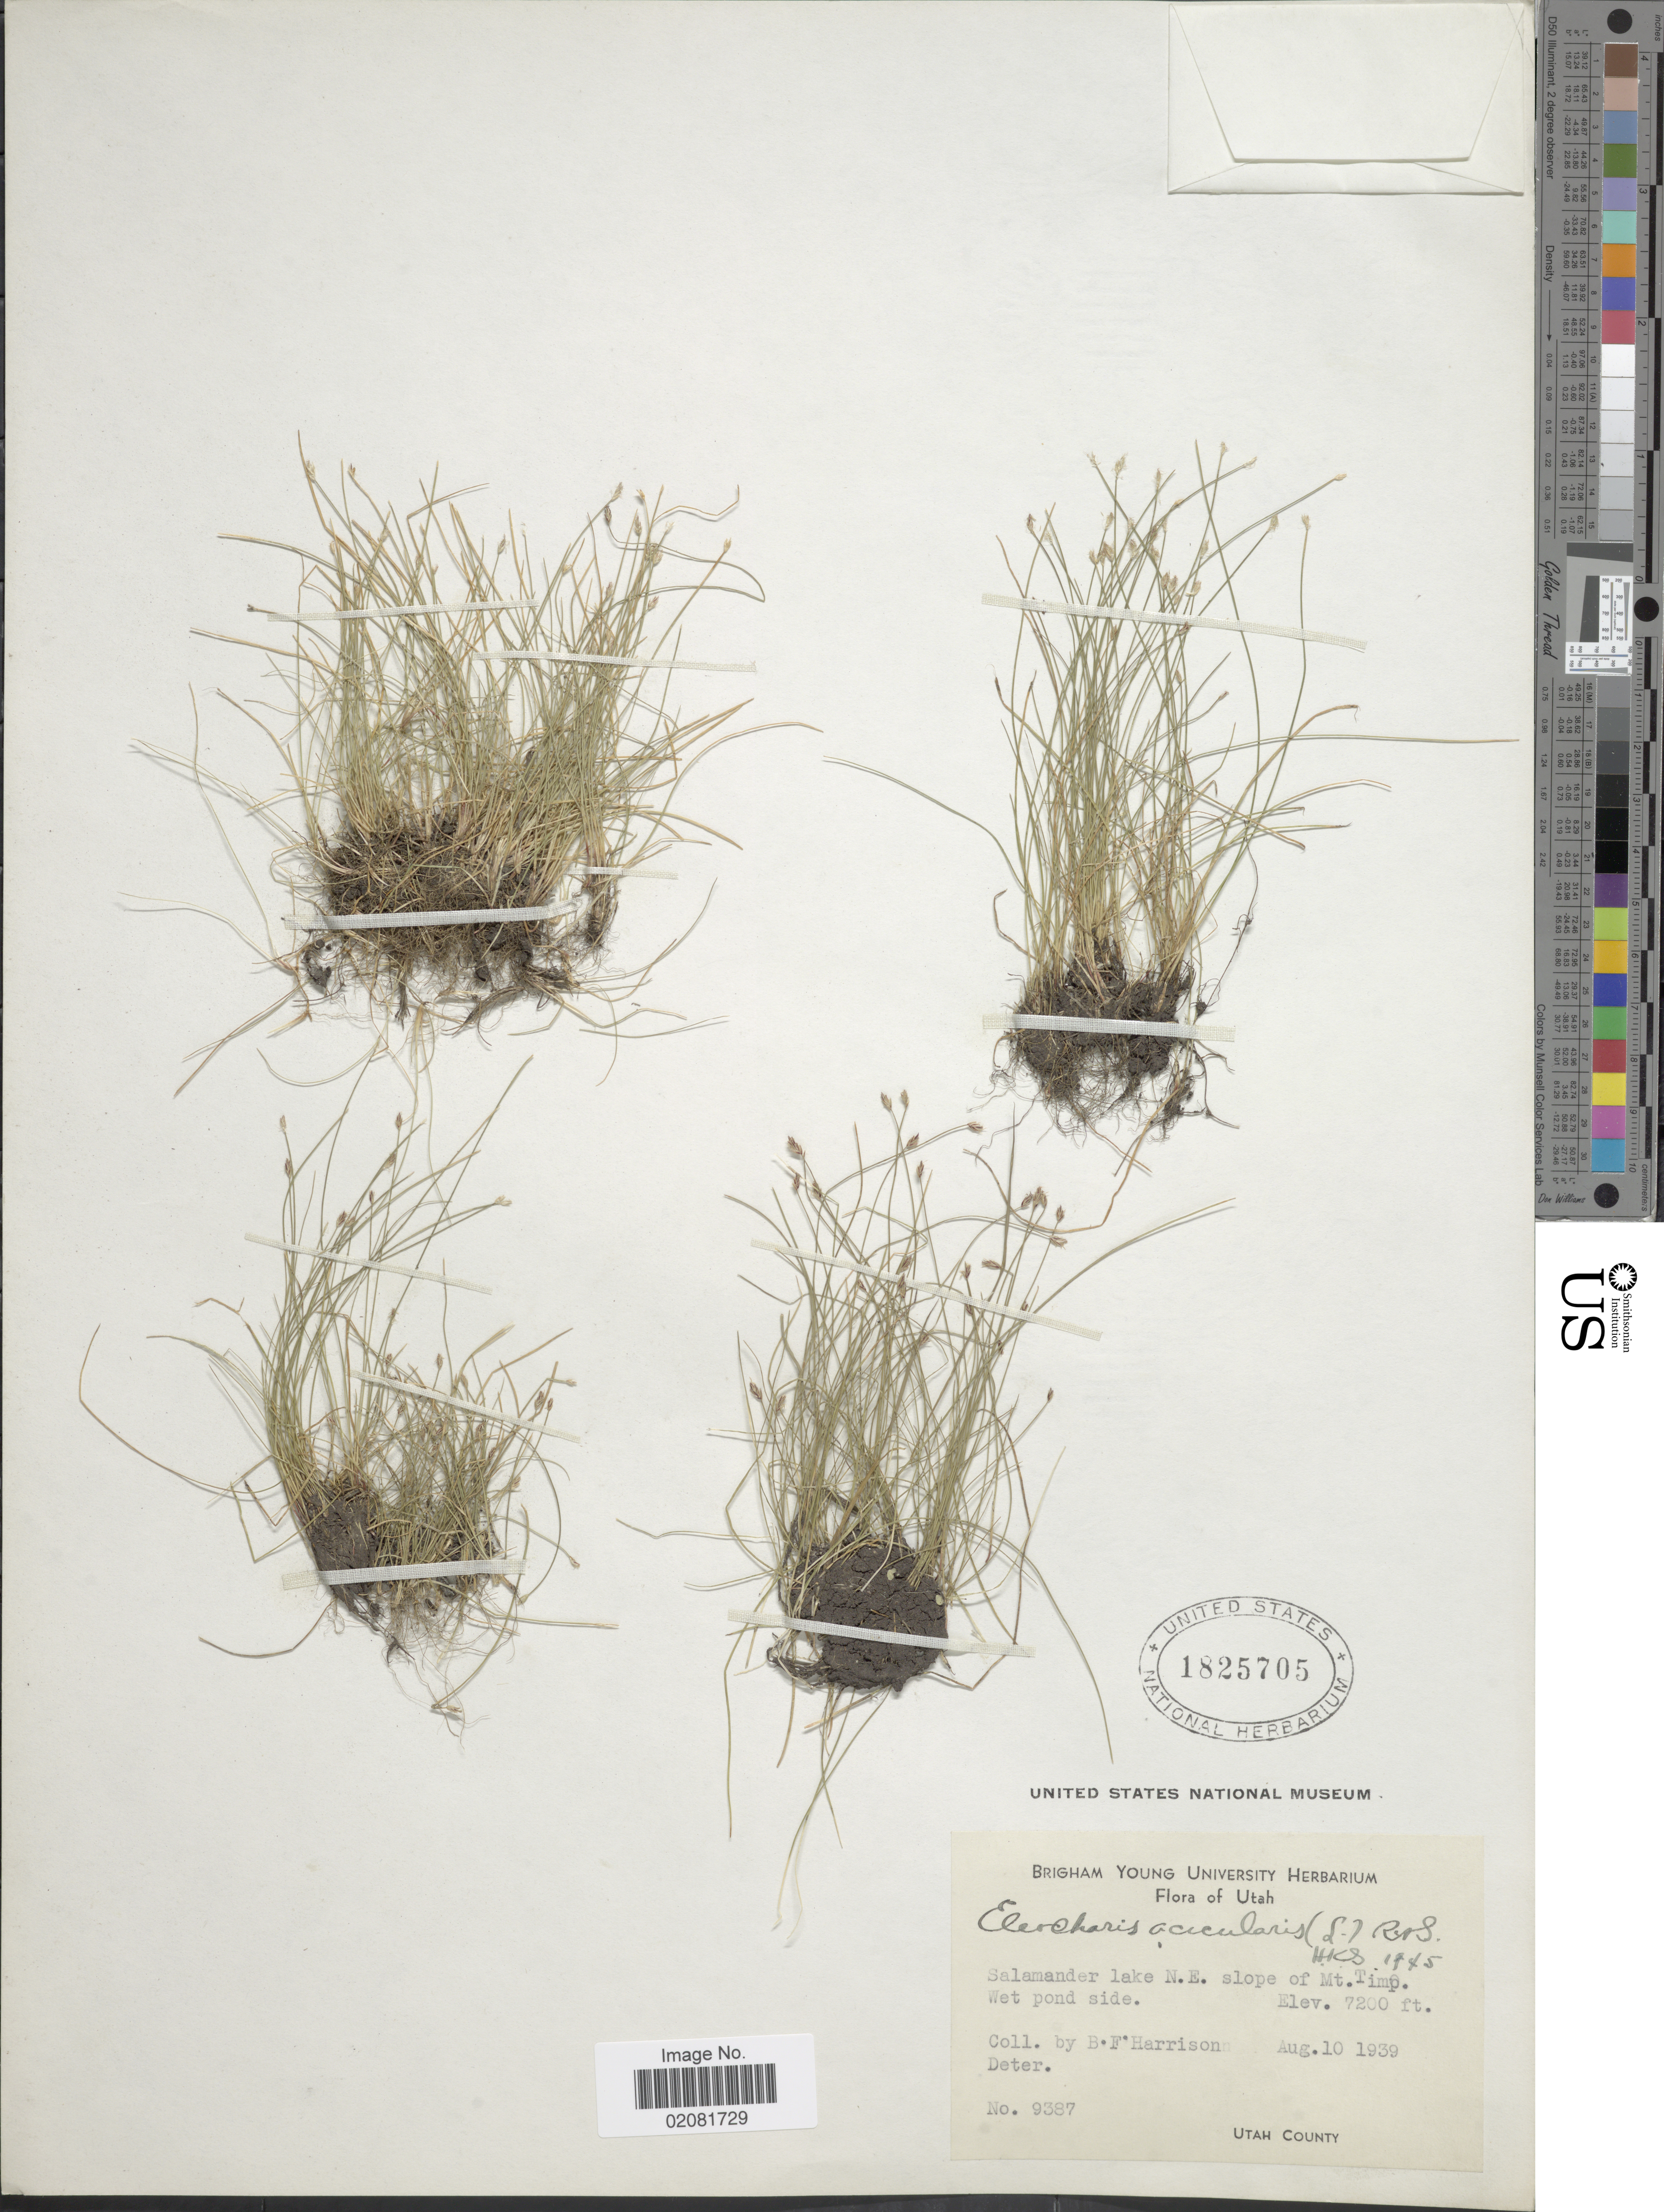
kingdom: Plantae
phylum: Tracheophyta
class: Liliopsida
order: Poales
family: Cyperaceae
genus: Eleocharis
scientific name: Eleocharis acicularis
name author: (L.) Roem. & Schult.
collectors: B. F. Harrison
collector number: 9387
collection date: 1939-08-10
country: United States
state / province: Utah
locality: Salamander lake N.E. slope of Mt. Timp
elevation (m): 2195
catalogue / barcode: US 1825705